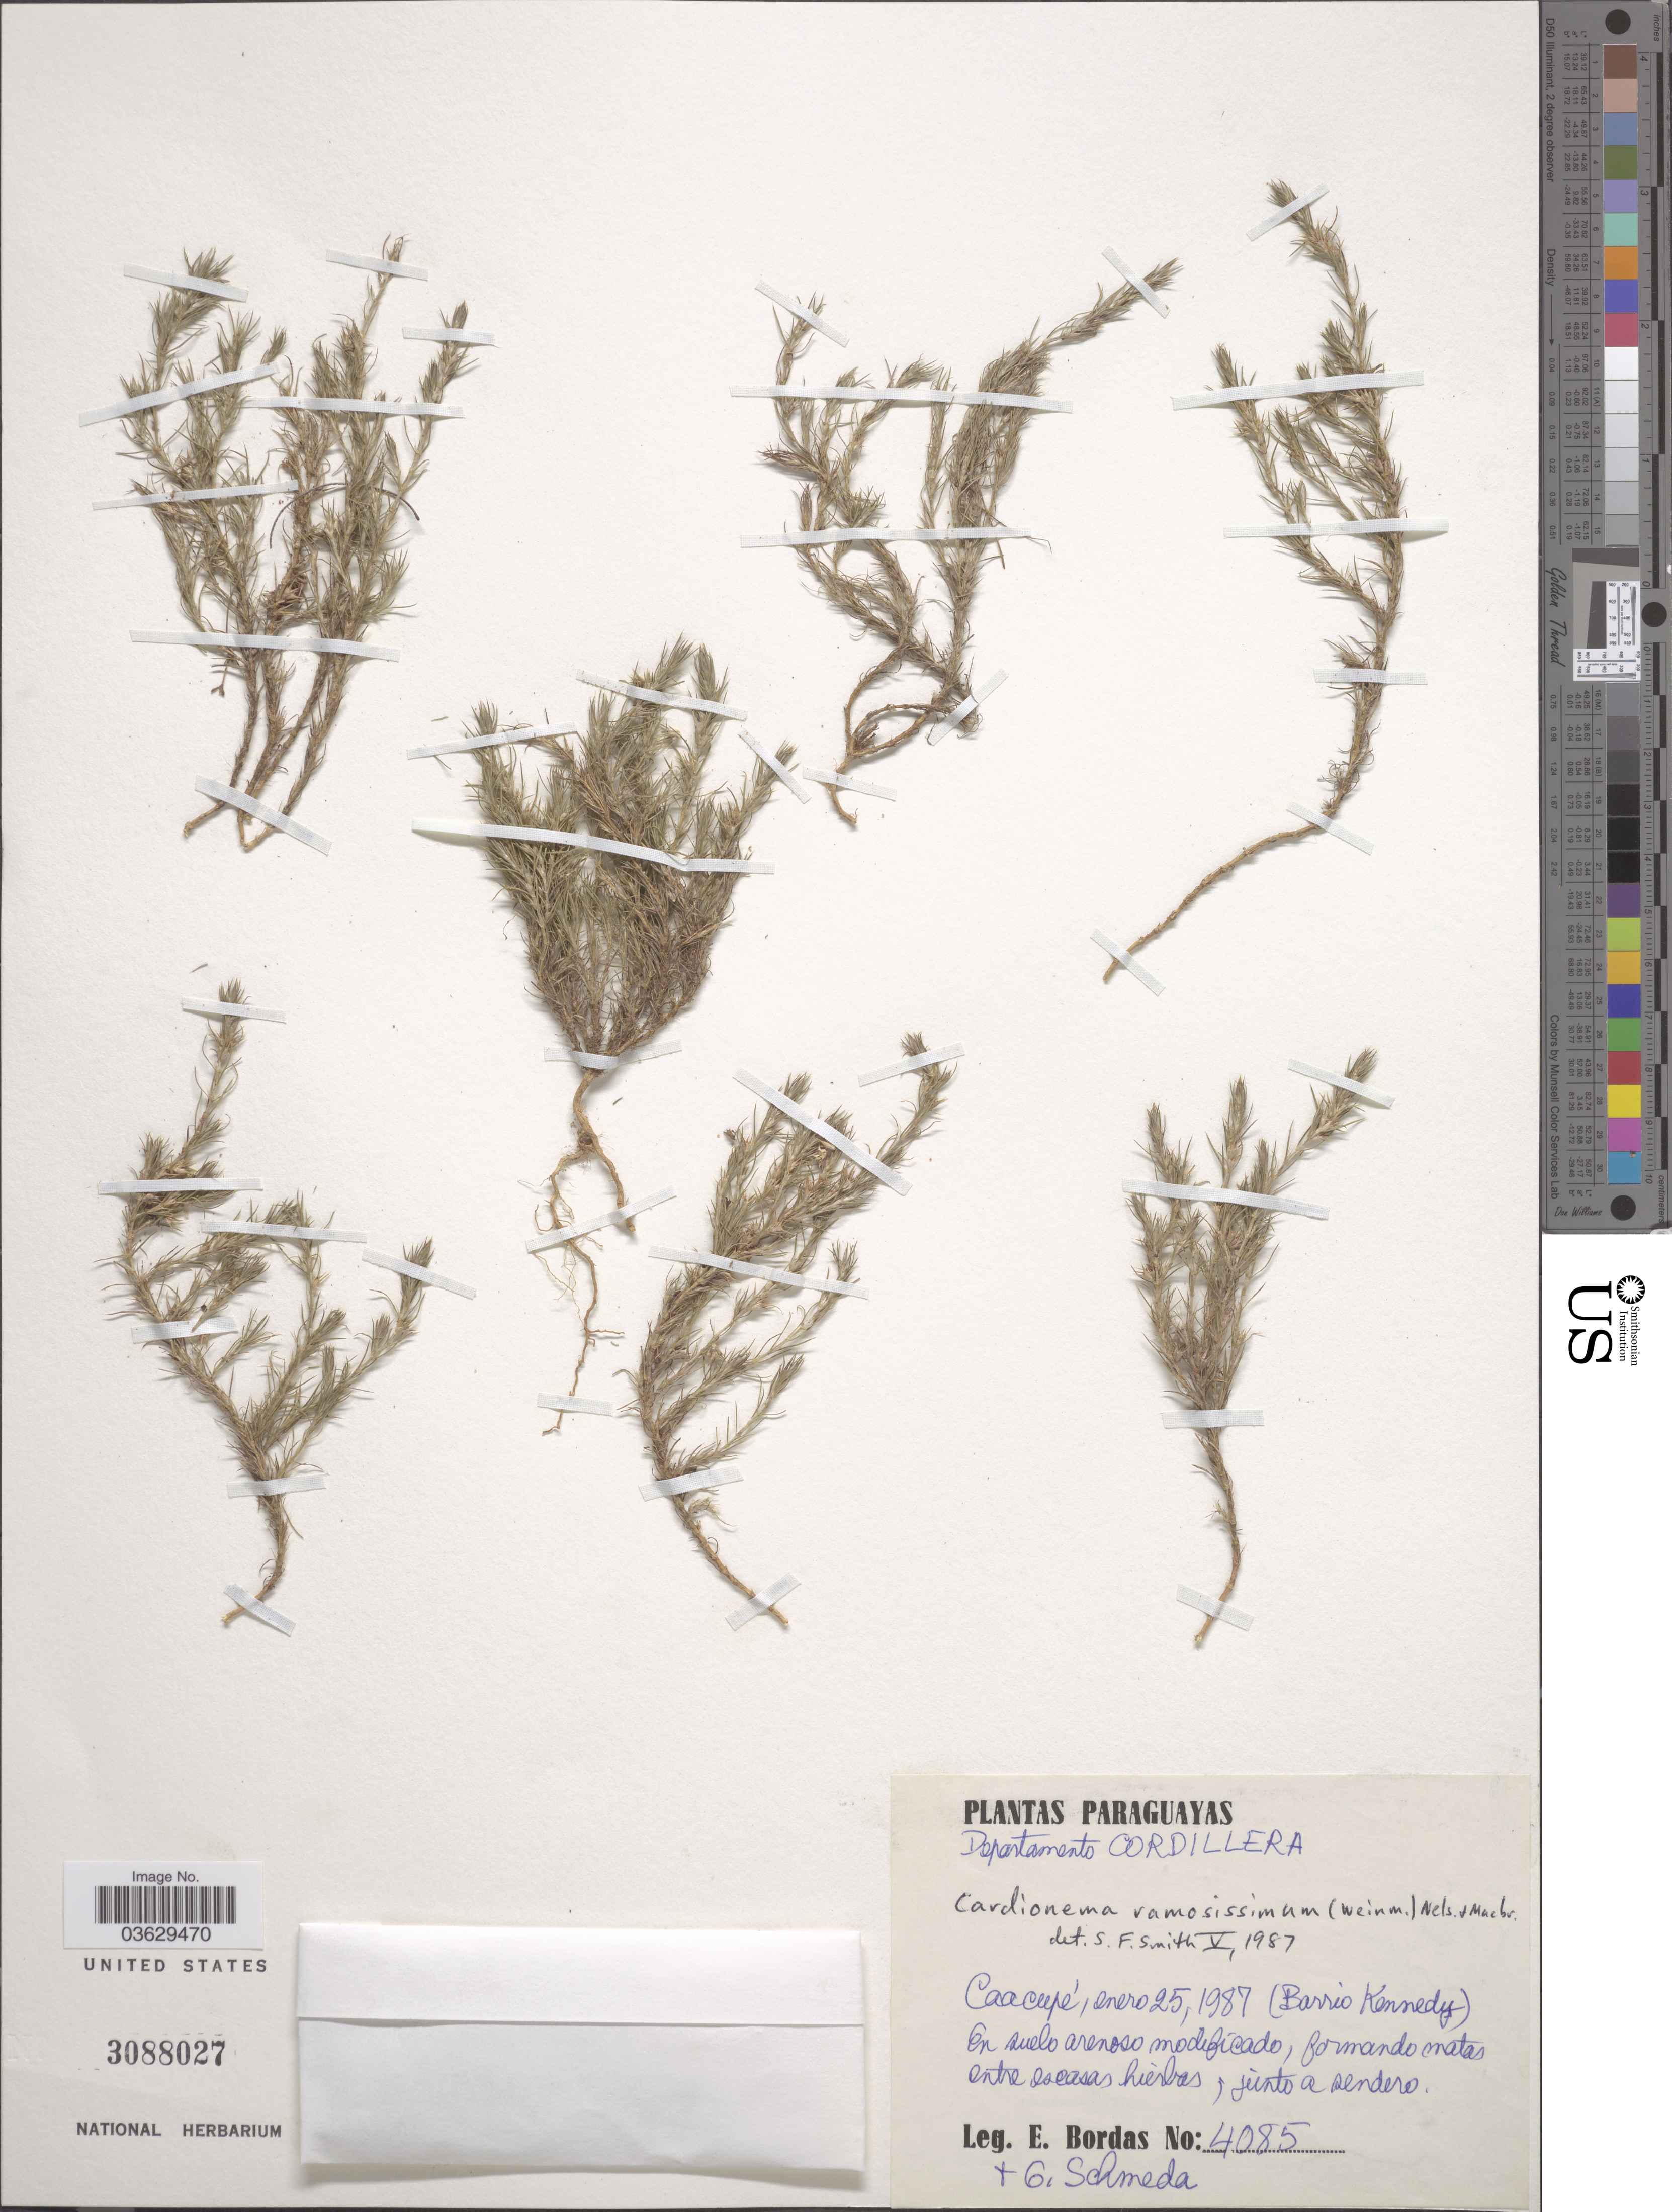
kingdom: Plantae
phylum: Tracheophyta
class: Magnoliopsida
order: Caryophyllales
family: Caryophyllaceae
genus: Cardionema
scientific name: Cardionema sp.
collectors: E. Bordas & G. Schmeda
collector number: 4085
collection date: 1987-01-25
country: Paraguay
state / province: Cordillera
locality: Departamento Cordillera. Caacupé, (Barrio Kennedy).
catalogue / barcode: US 3088027